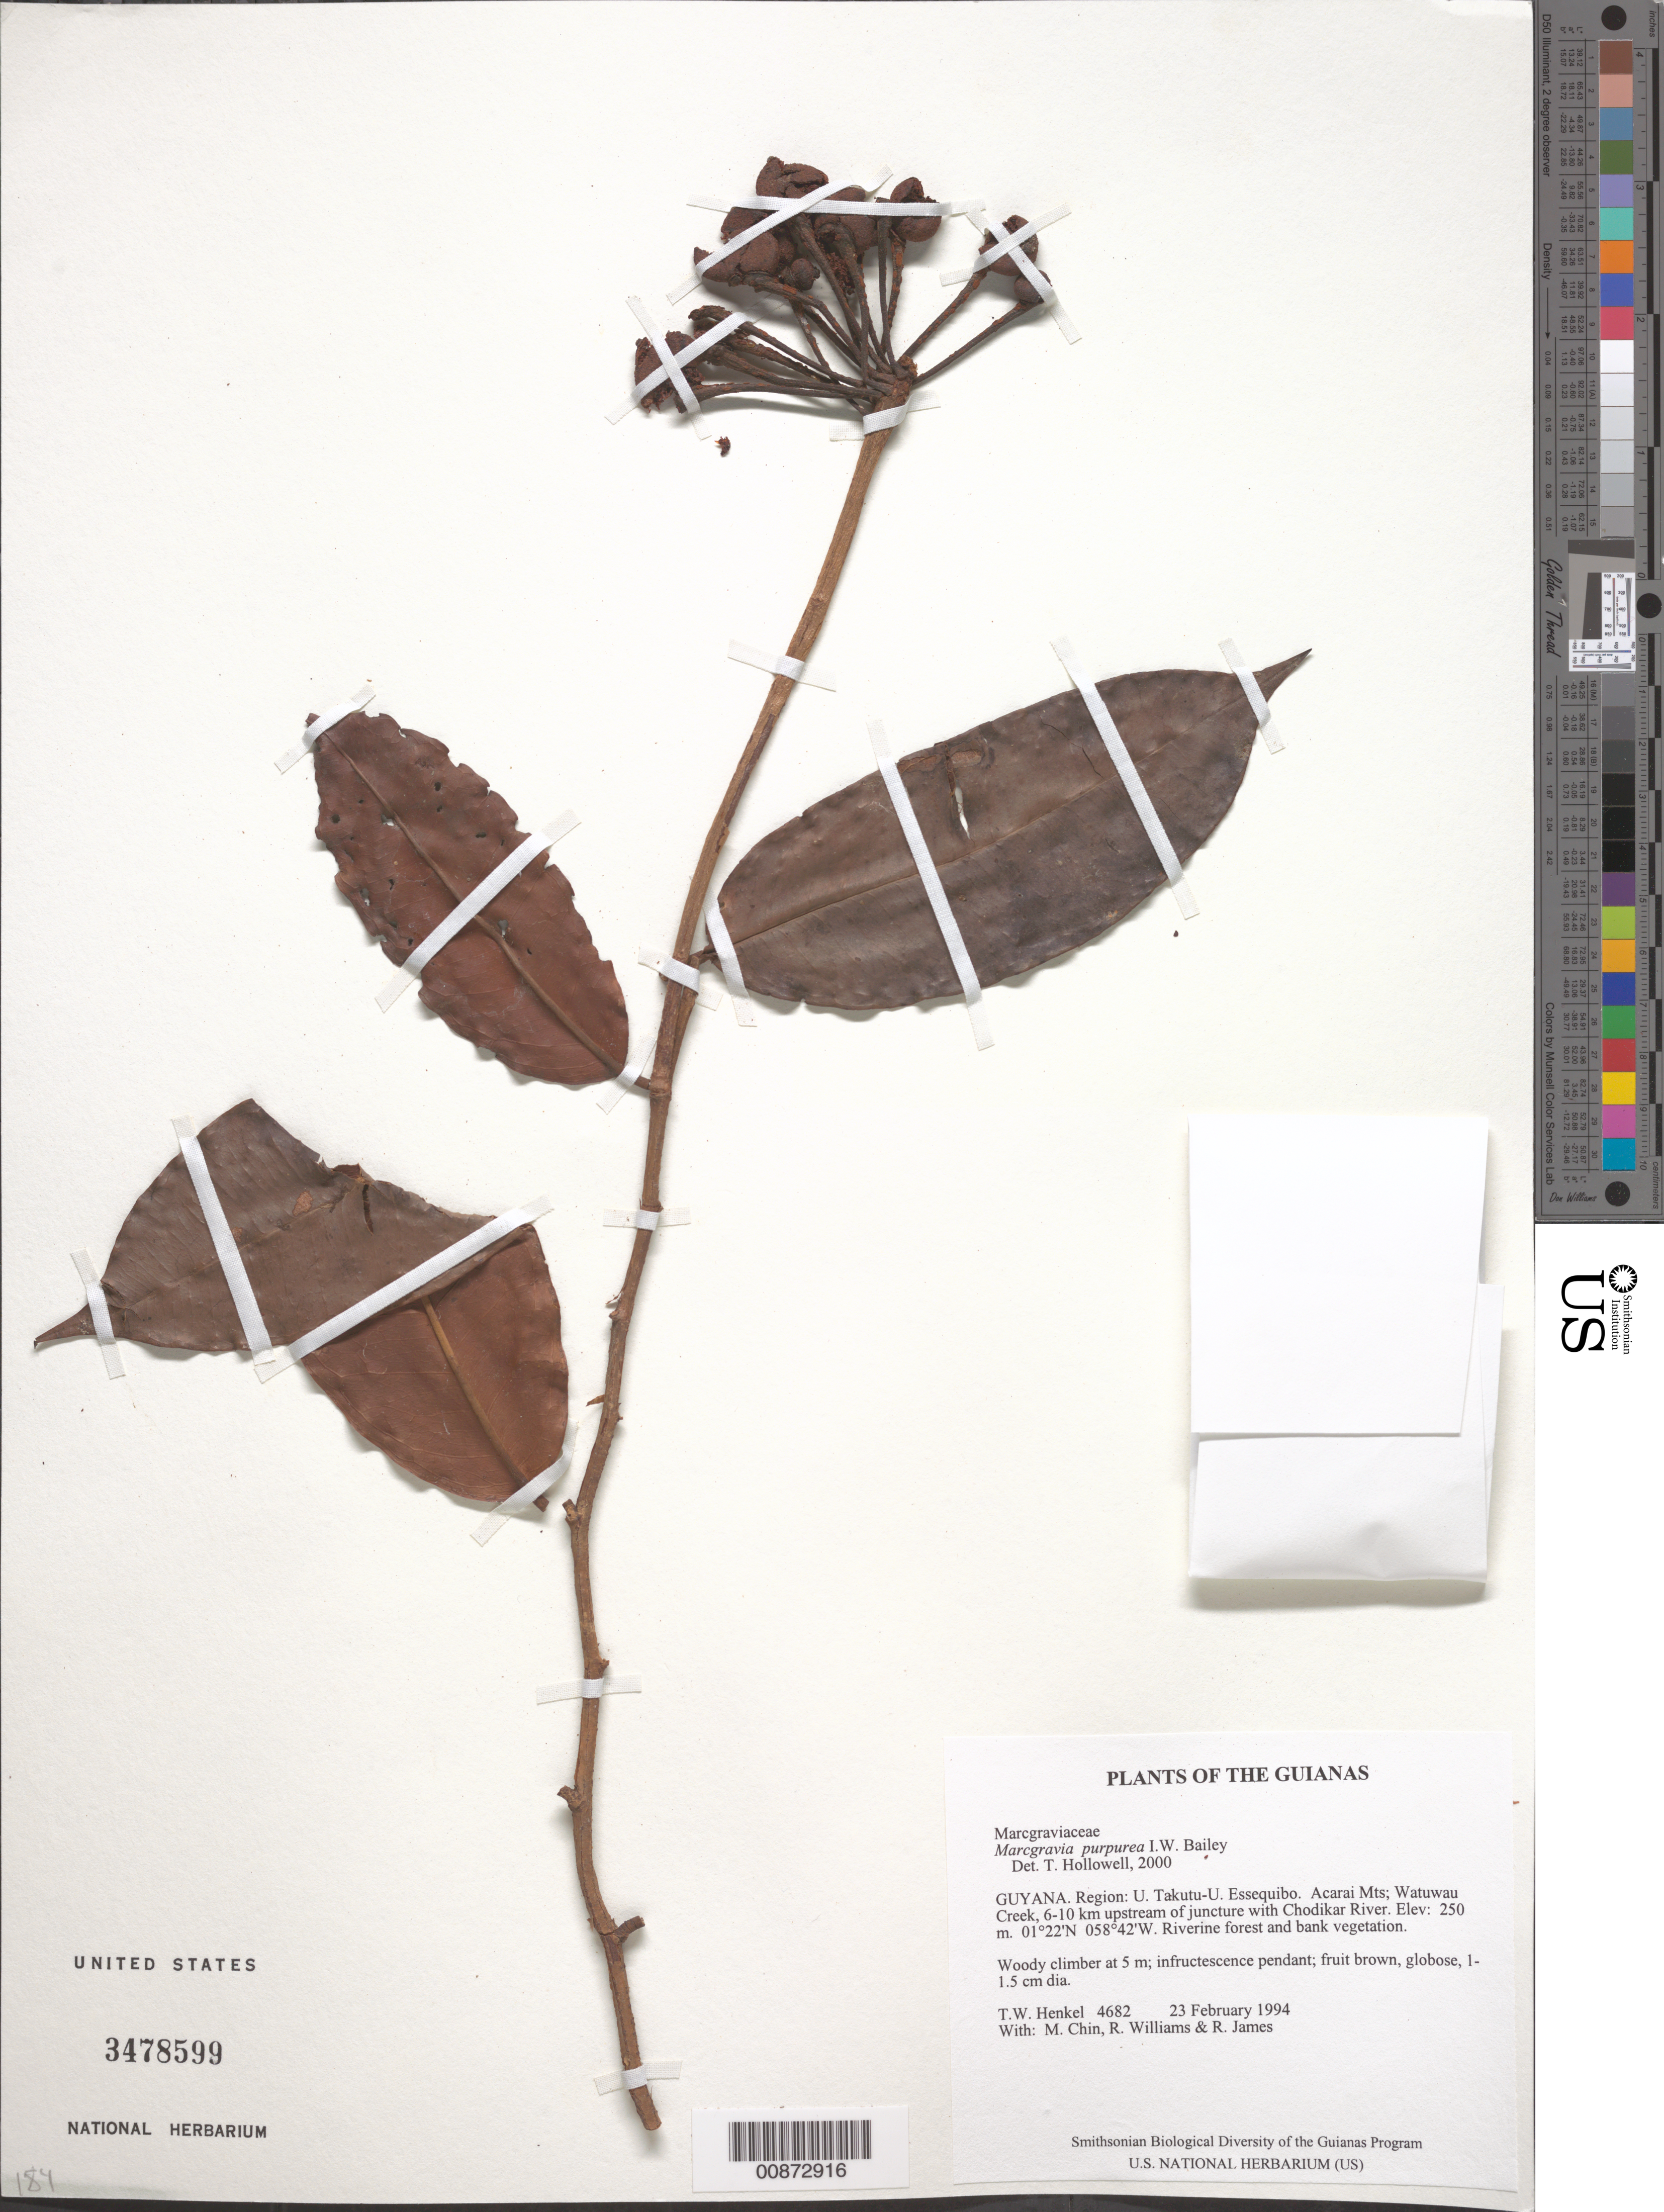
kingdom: Plantae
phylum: Tracheophyta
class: Magnoliopsida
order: Ericales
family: Marcgraviaceae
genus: Marcgravia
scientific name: Marcgravia purpurea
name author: I.W. Bailey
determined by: Stuber, S.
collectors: T. Henkel, M. Chin, R. Williams & R. James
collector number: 4682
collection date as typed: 23 February 1994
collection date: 1994-02-23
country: Guyana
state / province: U. Takutu-U. Essequibo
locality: Acarai Mts; Watuwau Creek, 6-10 km upstream of juncture with Chodikar River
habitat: Riverine forest and bank vegetation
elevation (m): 250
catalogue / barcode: US 3478599